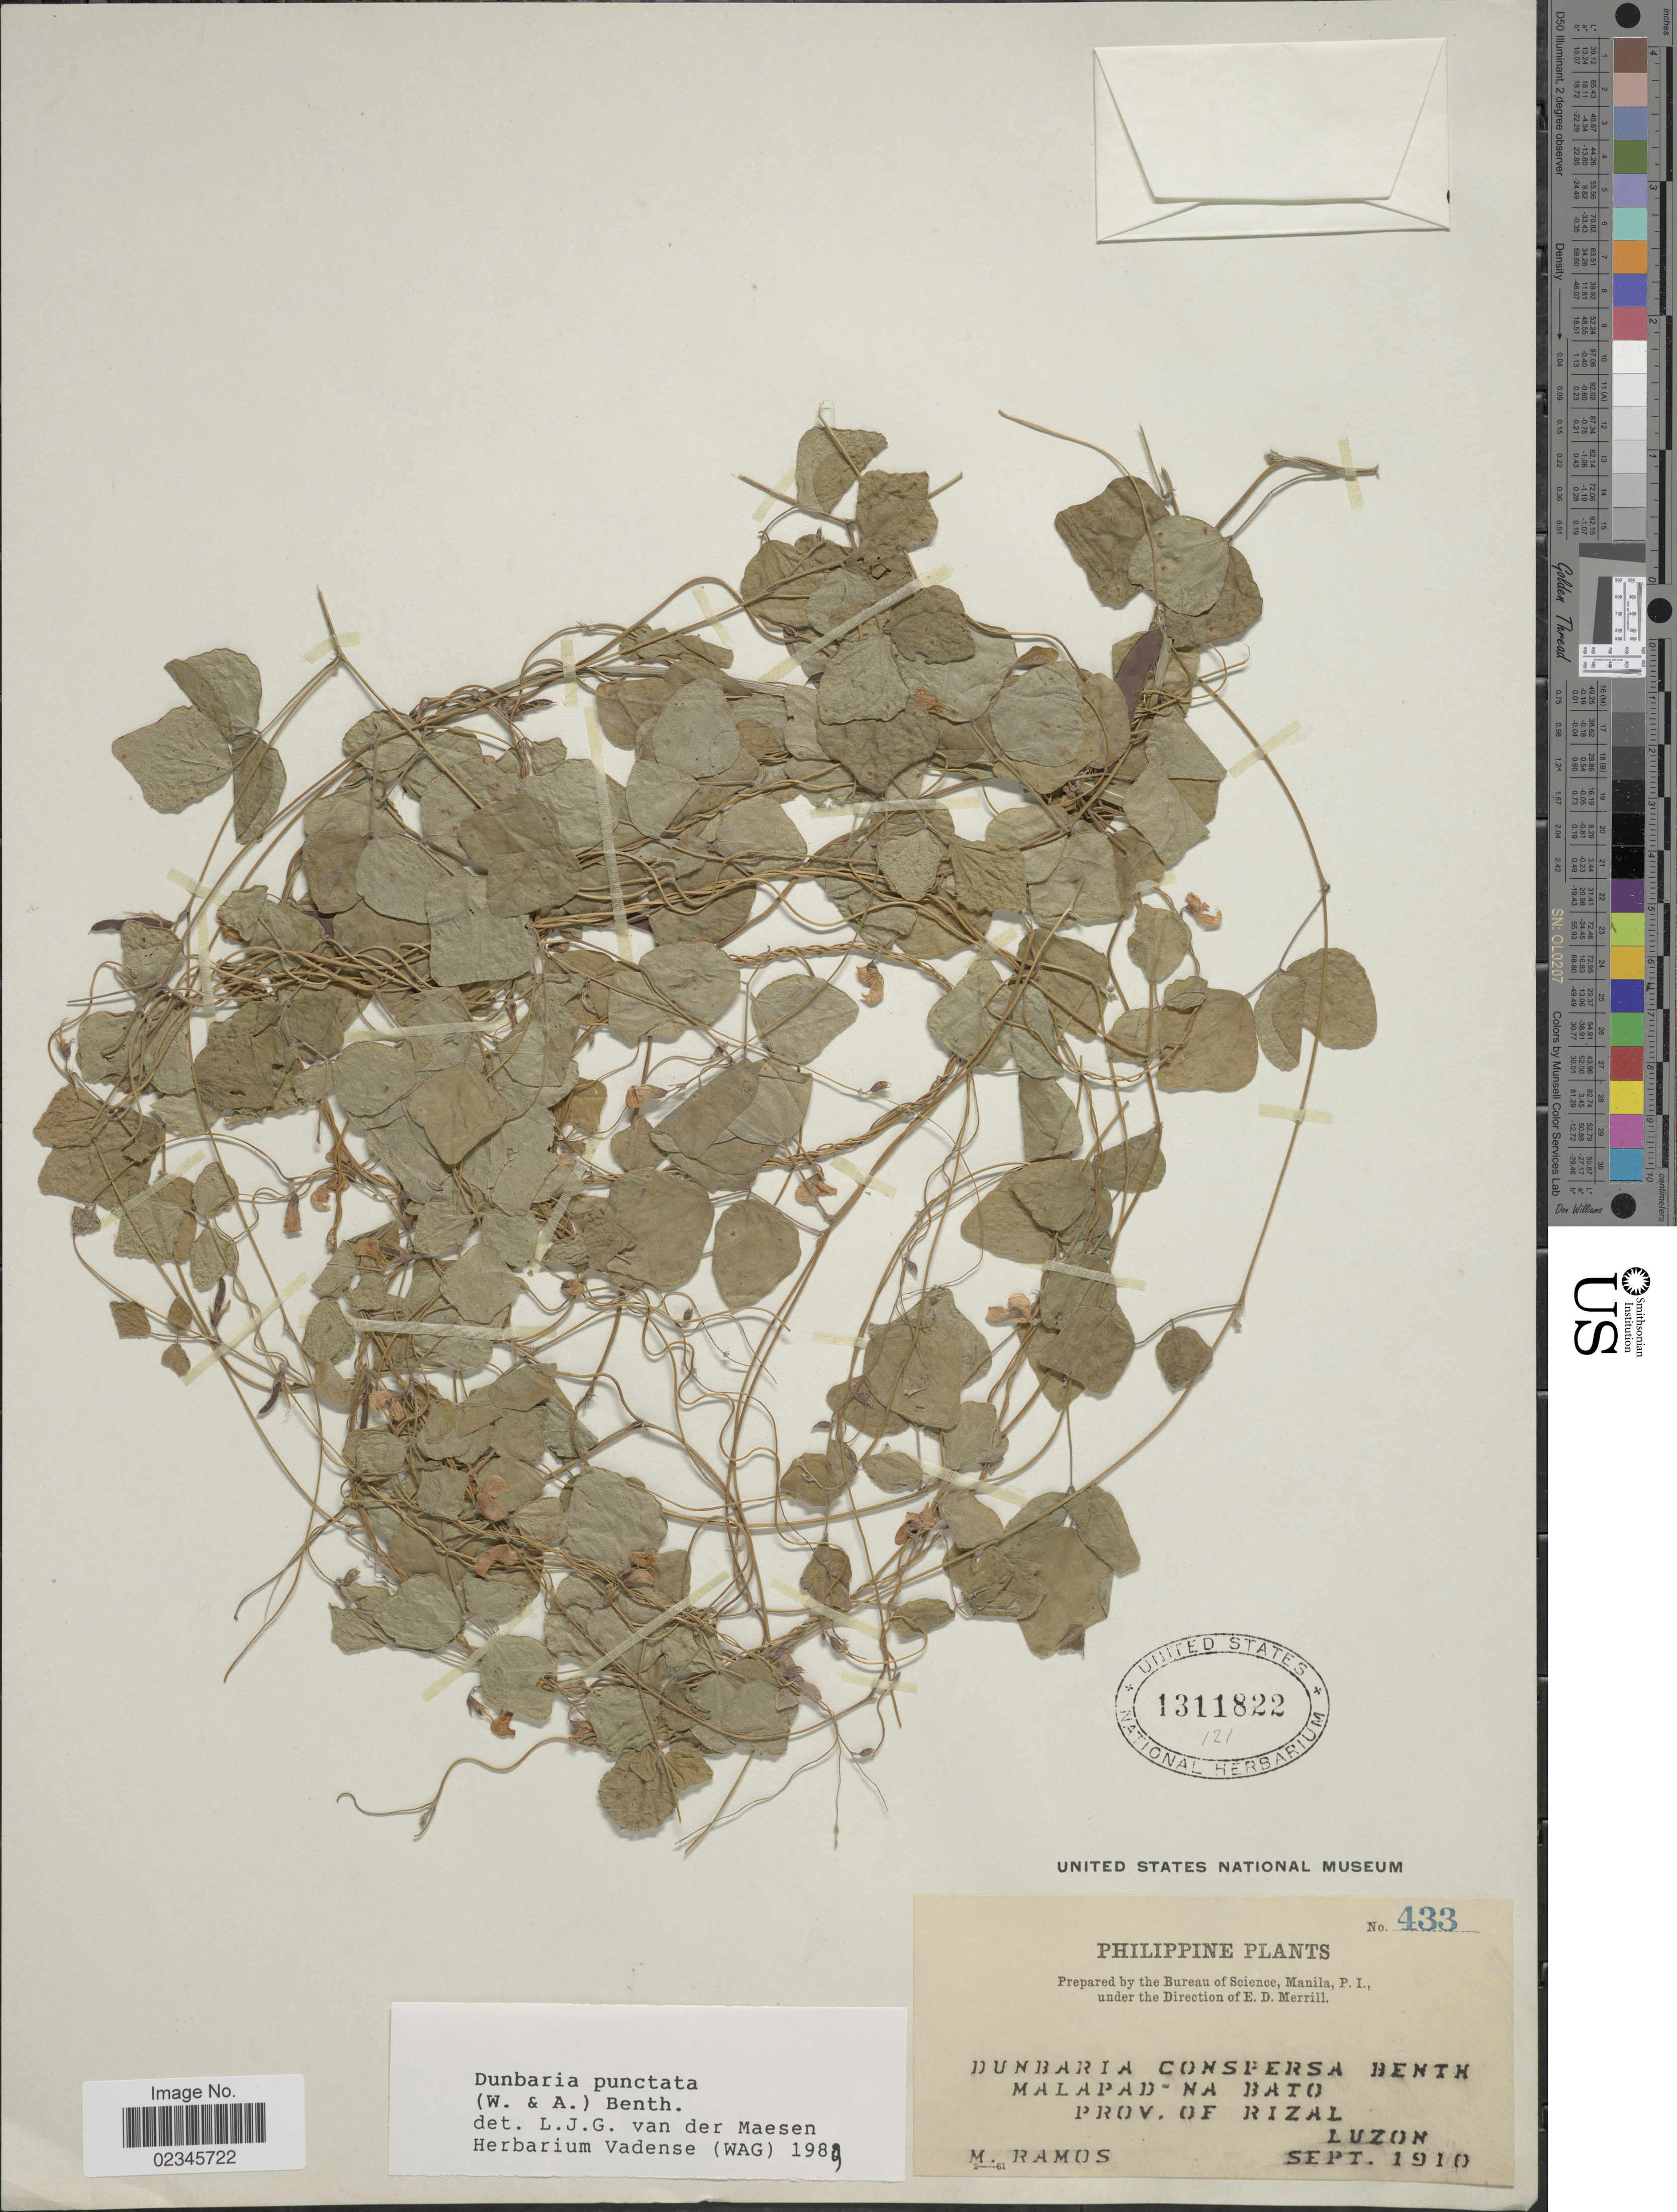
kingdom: Plantae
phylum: Tracheophyta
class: Magnoliopsida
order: Fabales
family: Fabaceae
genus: Dunbaria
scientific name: Dunbaria punctata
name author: (Wight & Arn.) Benth.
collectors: M. Ramos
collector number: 433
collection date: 1910-09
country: Philippines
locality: Malapad na Bato, Prov. of Rizal, Luzon.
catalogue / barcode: US 1311822